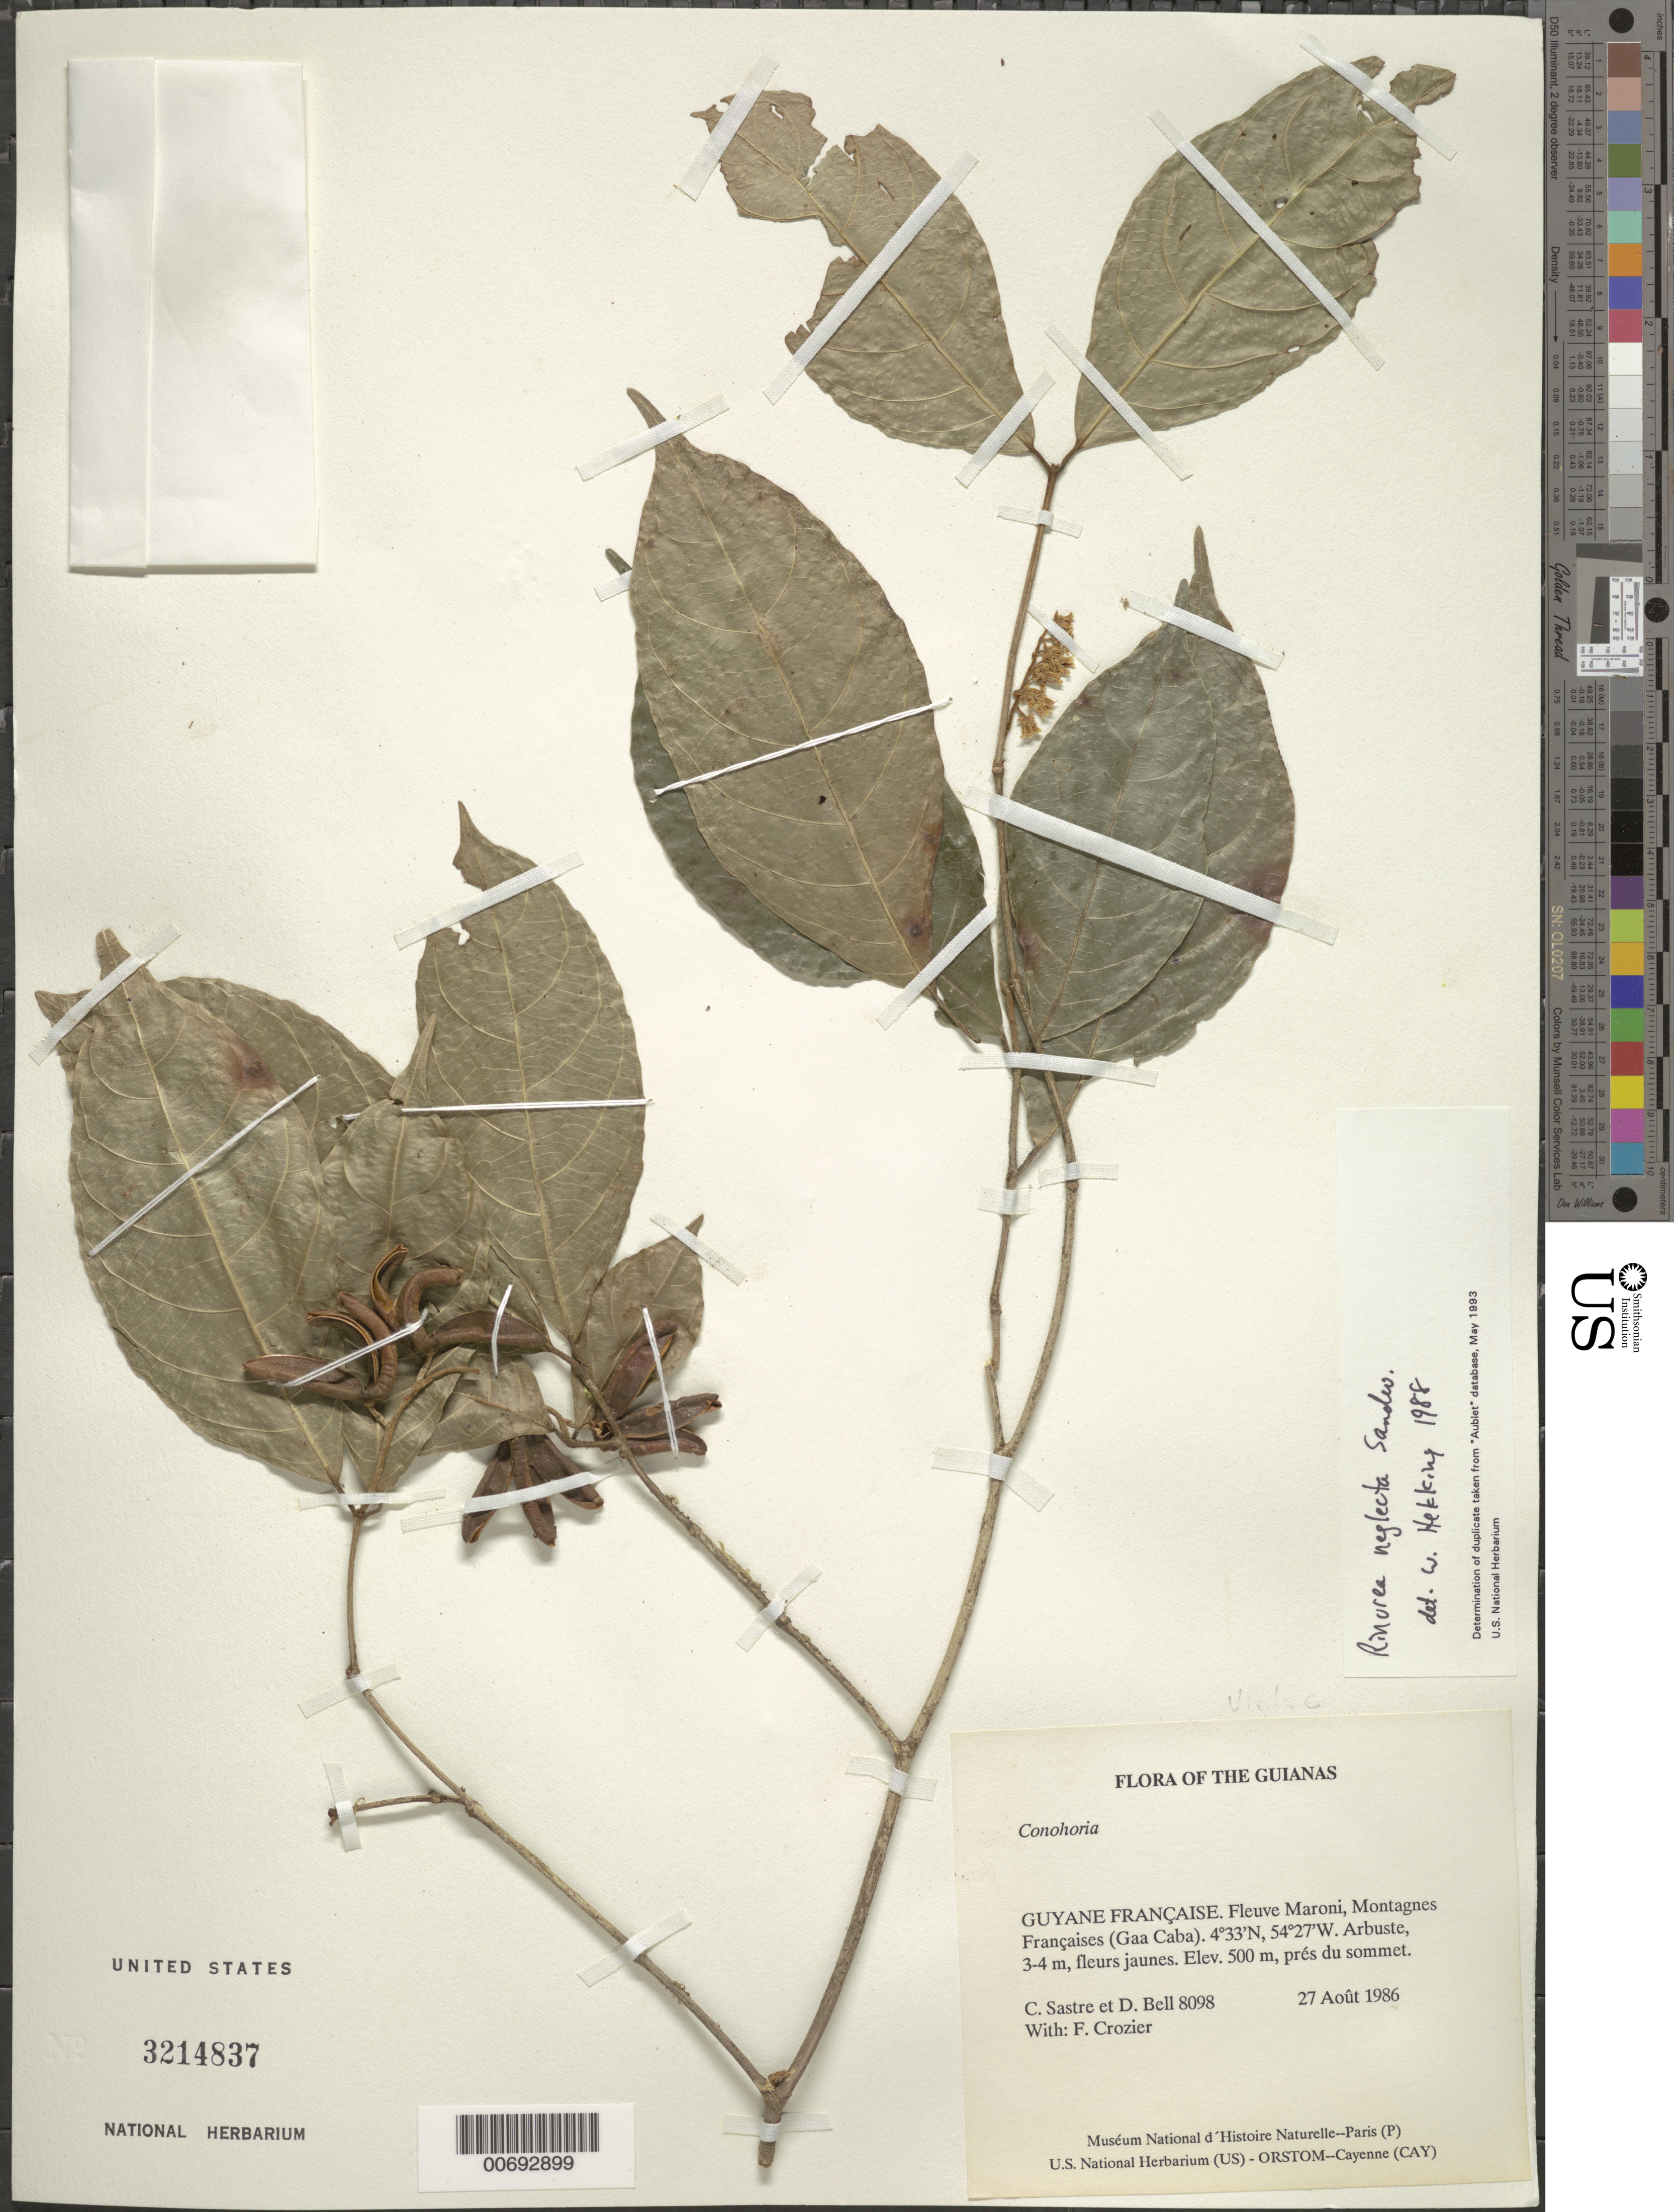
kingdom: Plantae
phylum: Tracheophyta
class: Magnoliopsida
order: Malpighiales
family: Violaceae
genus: Rinorea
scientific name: Rinorea neglecta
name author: Sandwith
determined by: Hekking, W. H. A.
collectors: C. H. L. Sastre, D. A. Bell & F. Crozier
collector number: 8098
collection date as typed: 27 August 1986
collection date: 1986-08-27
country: French Guiana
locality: Fleuve Maroni, Montagnes Françaises (Gaa Caba)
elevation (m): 500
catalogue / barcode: US 3214837-2